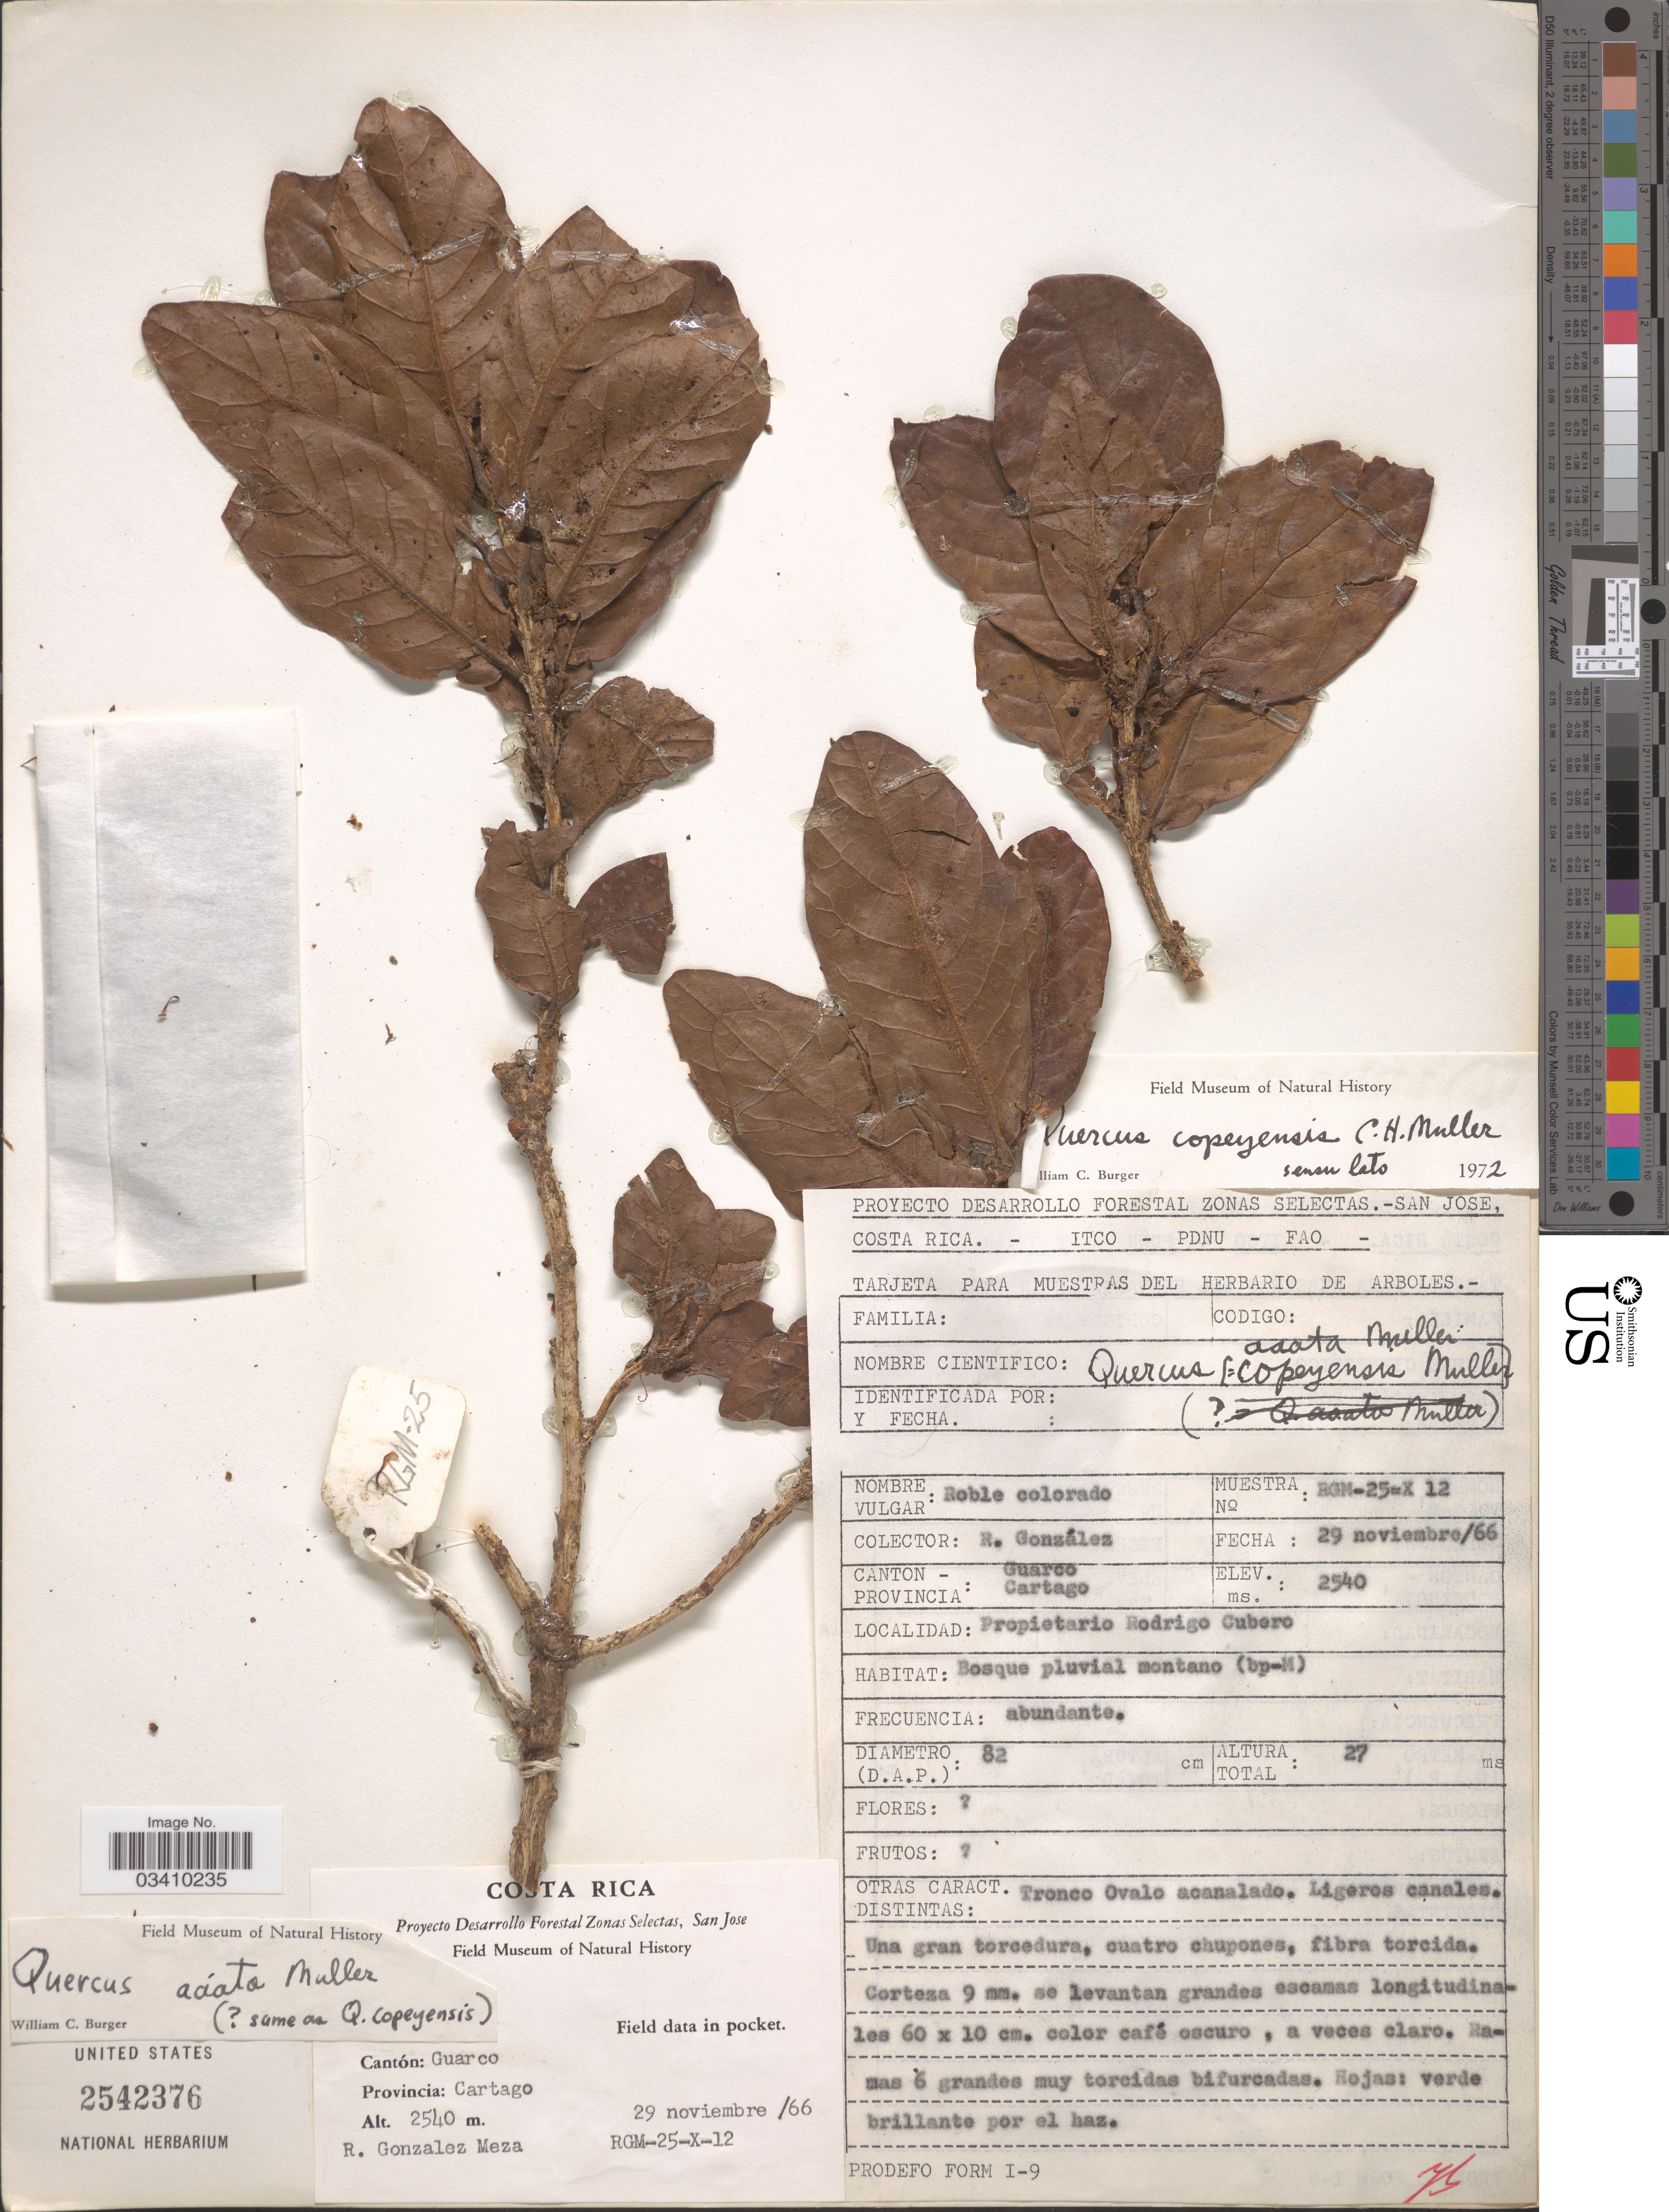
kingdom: Plantae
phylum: Tracheophyta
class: Magnoliopsida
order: Fagales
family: Fagaceae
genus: Quercus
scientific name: Quercus copeyensis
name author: C.H. Müll.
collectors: R. González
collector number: RGM-25-x-12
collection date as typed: Transcribed d/m/y: 29/11/66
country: Costa Rica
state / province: Cartago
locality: Canton - Guarco. Propietario Rodrigo Cubero.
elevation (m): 2540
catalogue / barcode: US 2542376